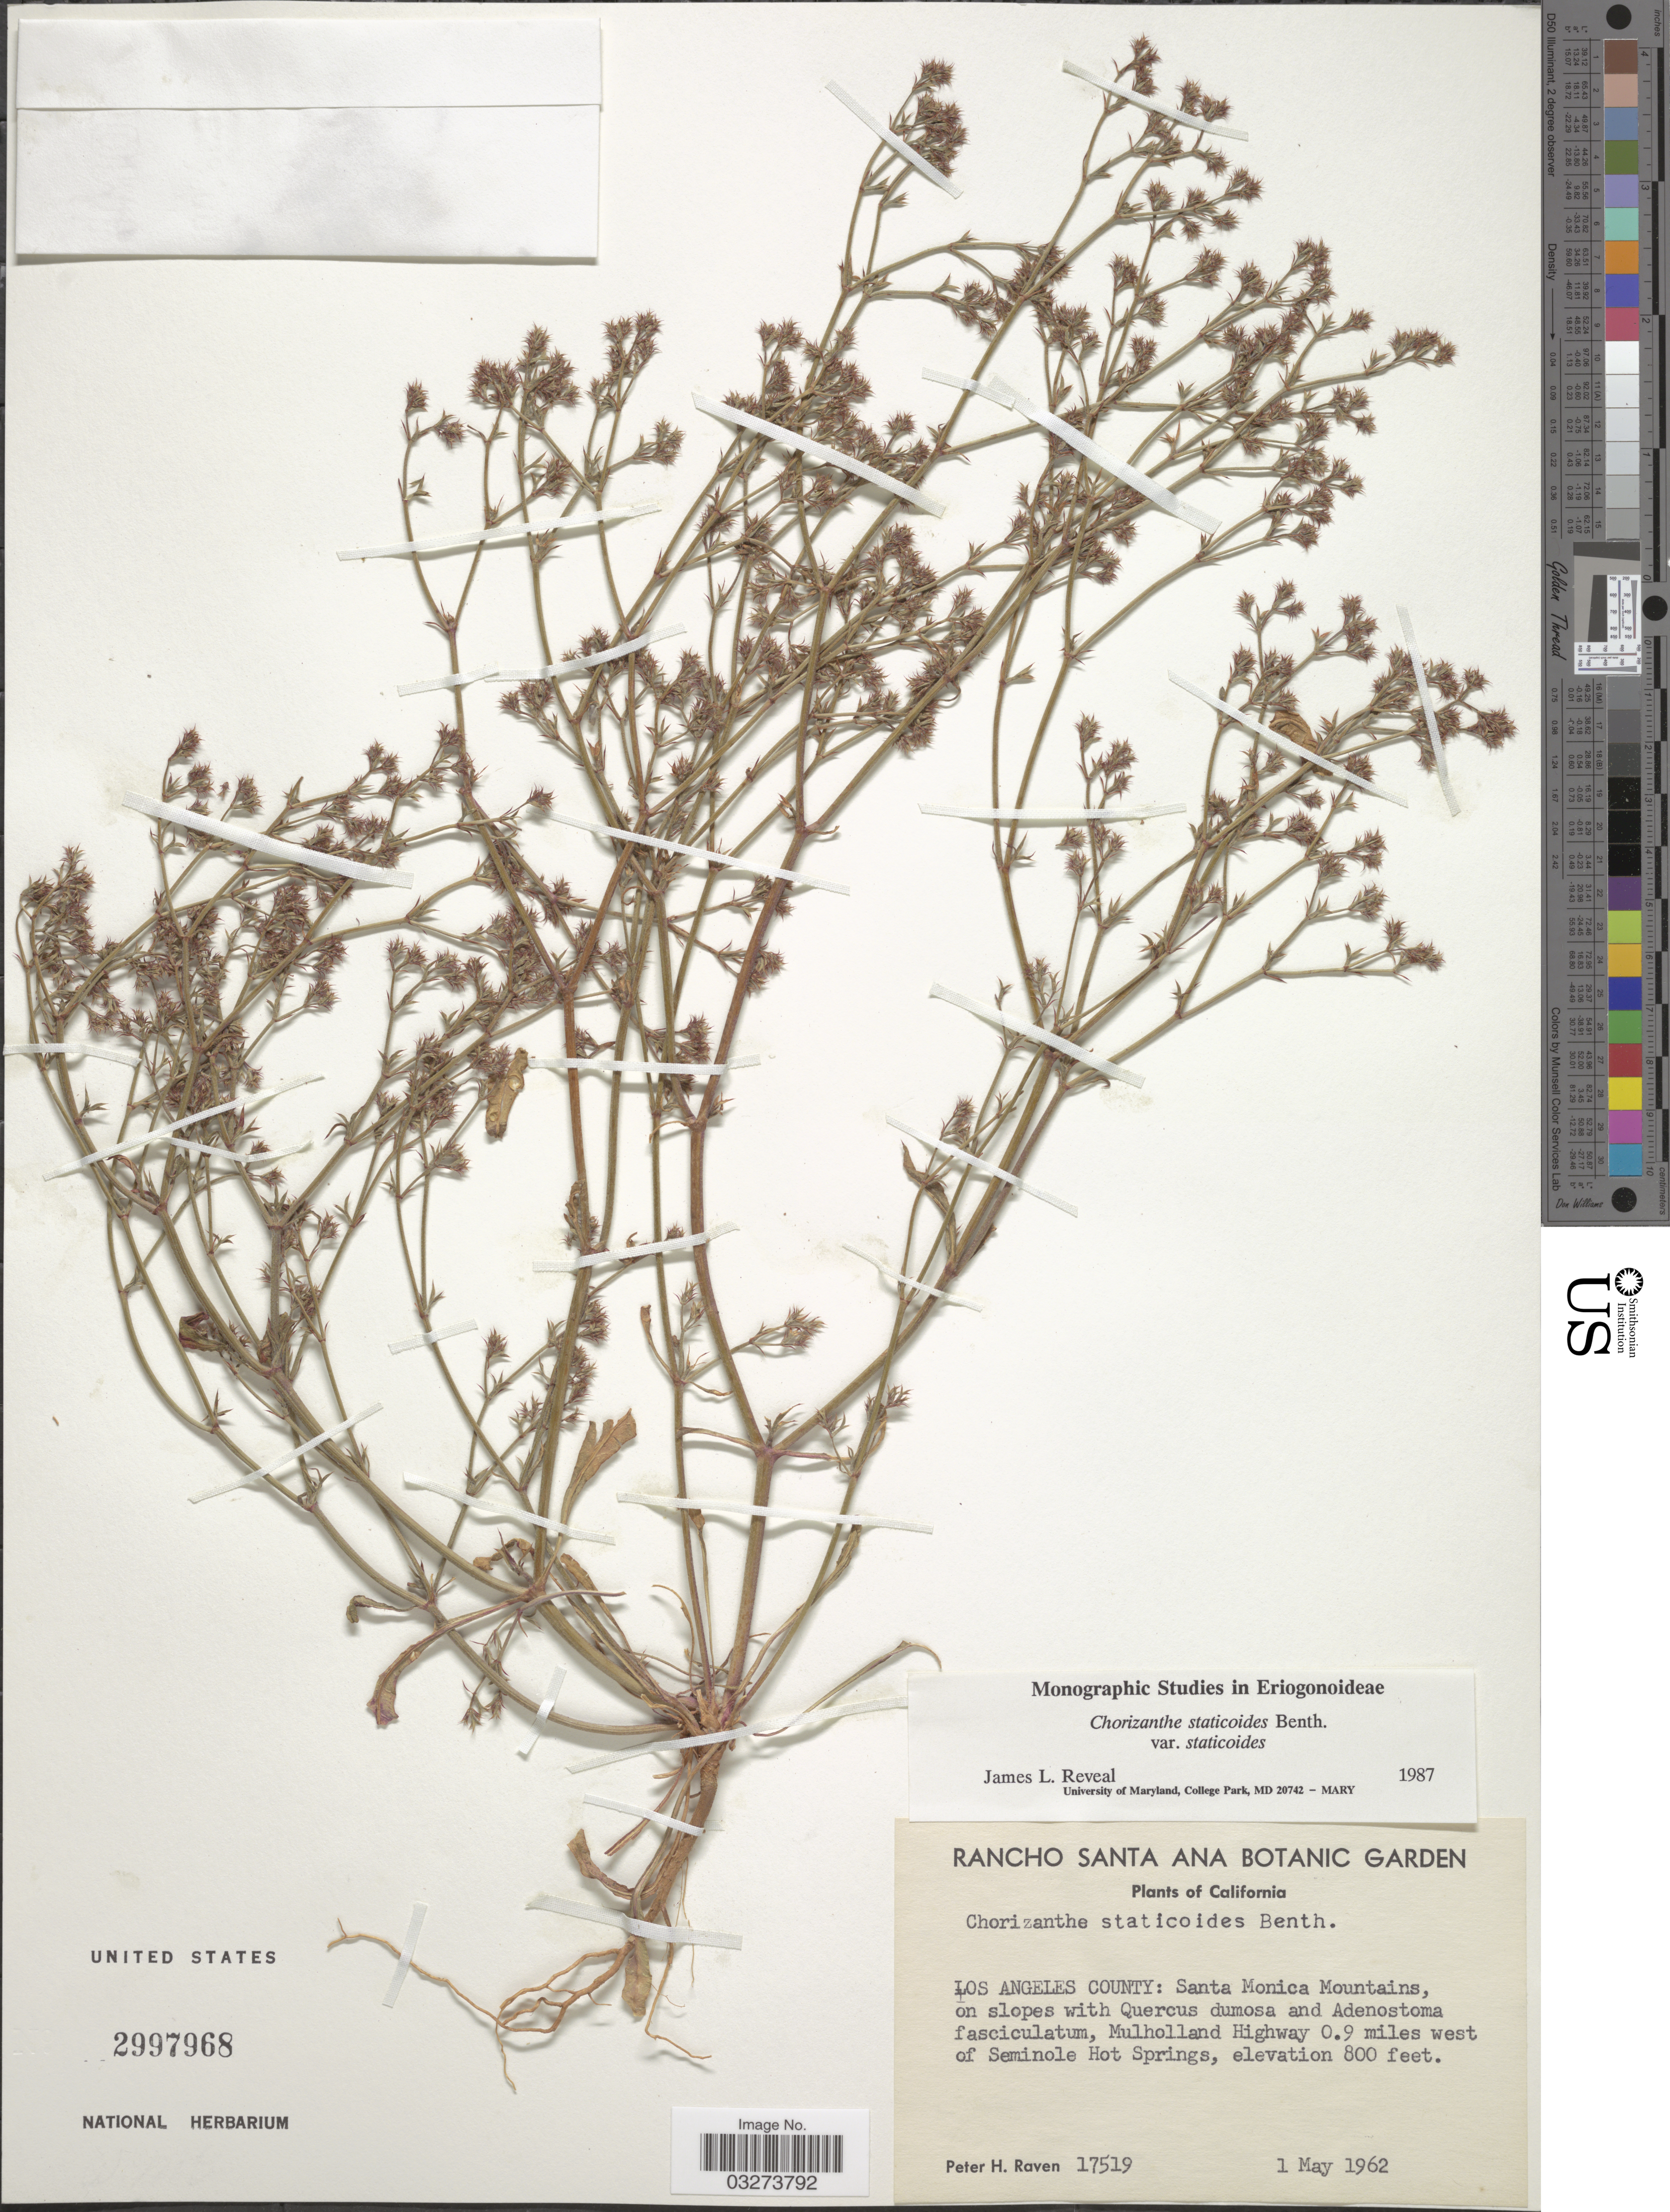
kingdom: Plantae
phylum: Tracheophyta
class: Magnoliopsida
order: Caryophyllales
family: Polygonaceae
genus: Chorizanthe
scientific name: Chorizanthe staticoides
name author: Benth.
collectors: P. Raven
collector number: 17519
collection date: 1962-05-01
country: United States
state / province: California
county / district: Los Angeles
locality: Los Angeles County: Santa Monica Mountains, Mulholland Highway 0.9 miles west of Seminole Hot Springs.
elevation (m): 244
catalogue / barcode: US 2997968